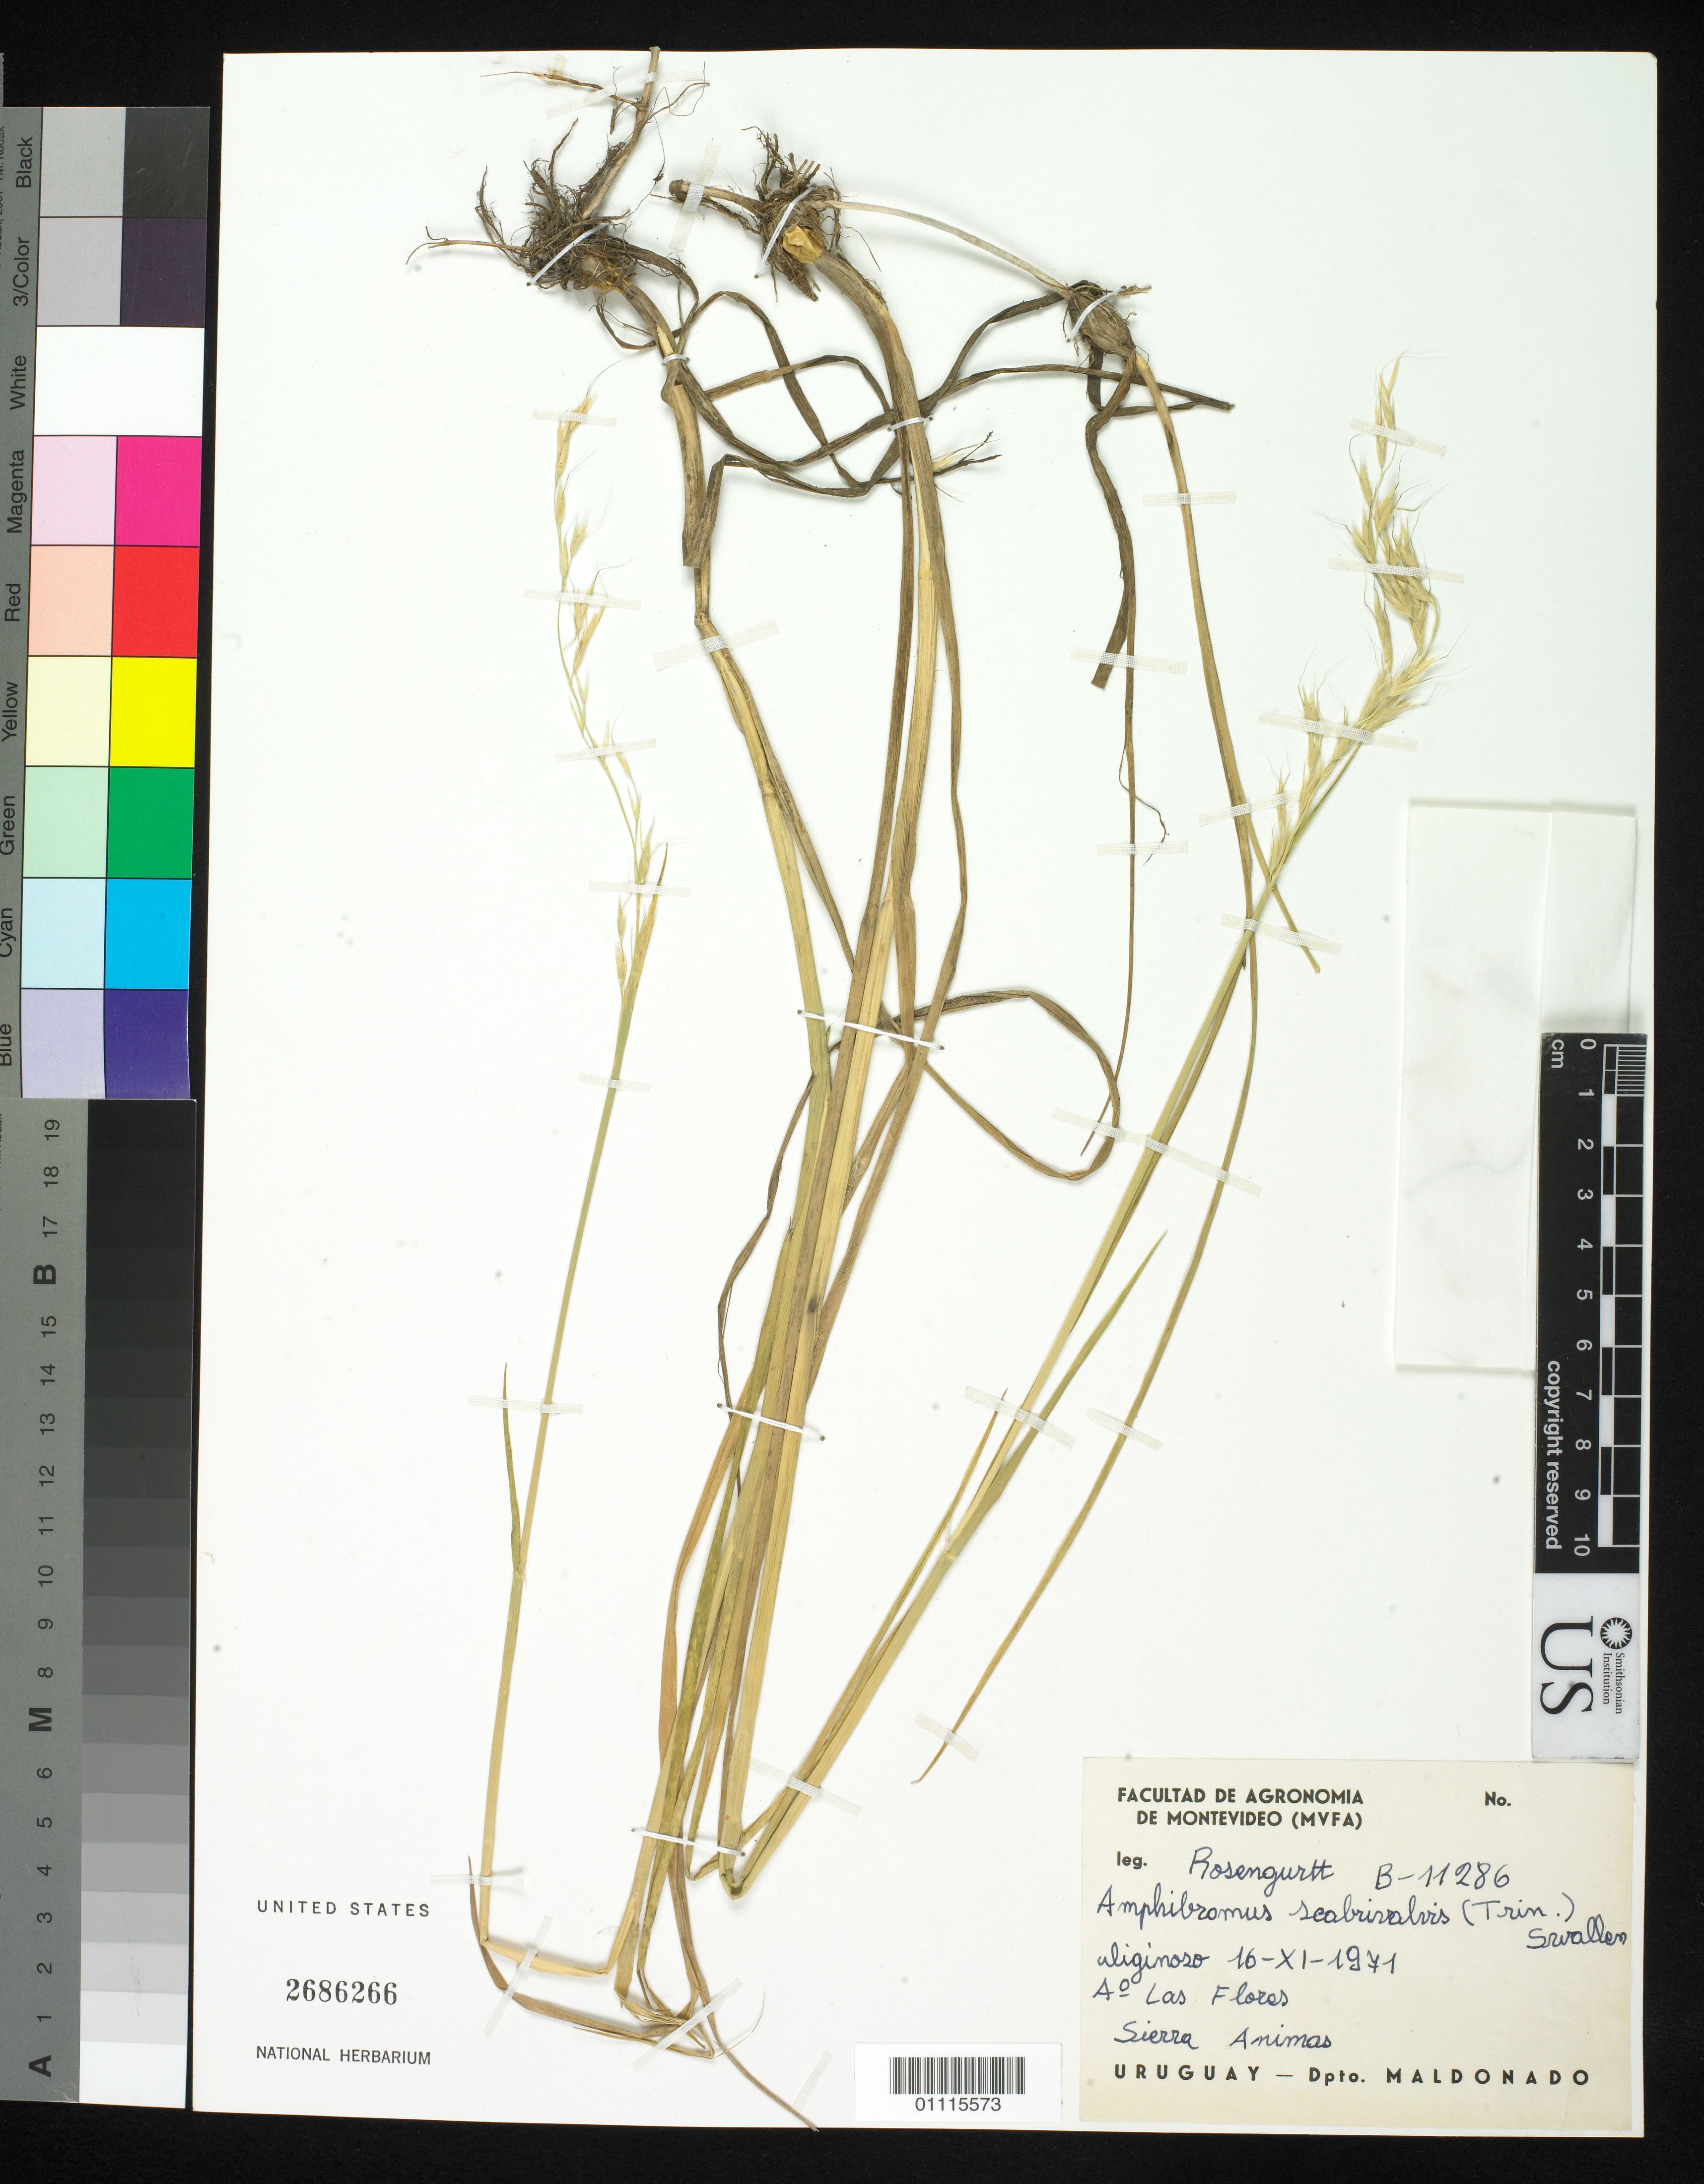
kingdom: Plantae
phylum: Tracheophyta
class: Liliopsida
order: Poales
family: Poaceae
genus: Amphibromus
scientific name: Amphibromus scabrivalvis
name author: (Trin.) Swallen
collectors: B. Rosengurtt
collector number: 11286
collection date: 1971-11-16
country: Uruguay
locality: Sierra Animas.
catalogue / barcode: US 2686266